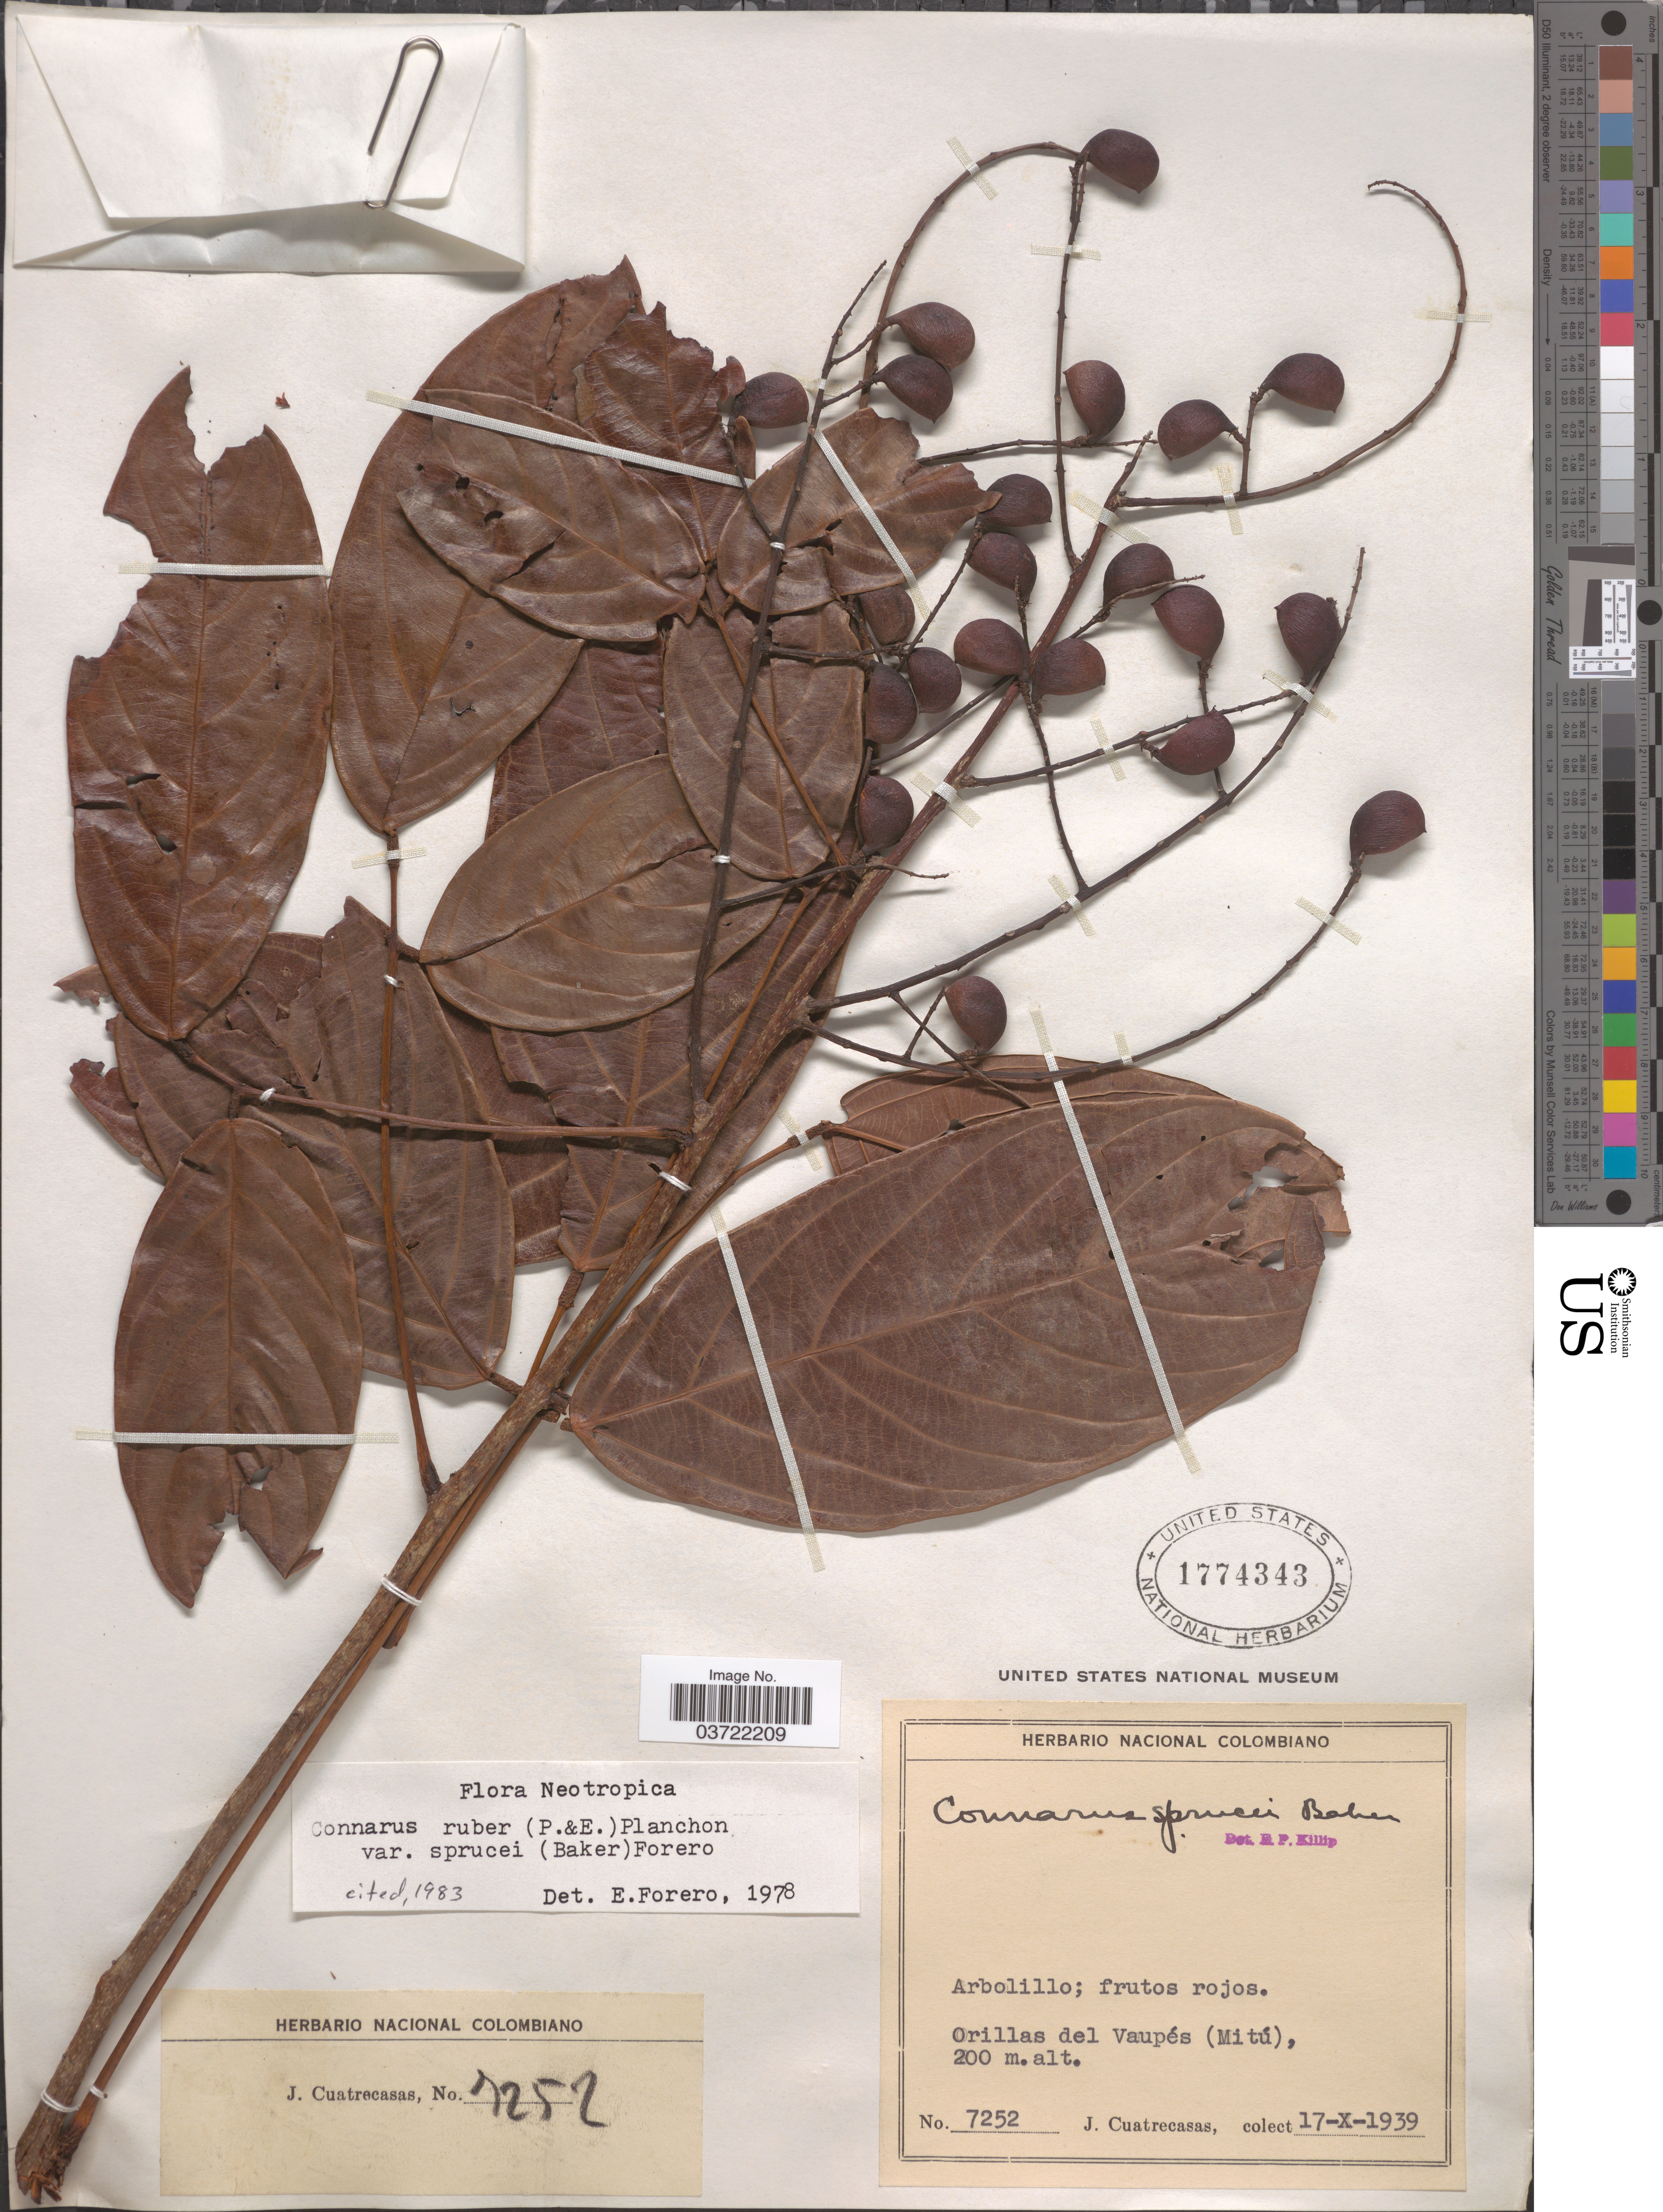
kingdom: Plantae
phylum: Tracheophyta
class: Magnoliopsida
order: Oxalidales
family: Connaraceae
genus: Connarus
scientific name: Connarus ruber var. sprucei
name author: (Baker) Forero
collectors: J. Cuatrecasas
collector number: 7252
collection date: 1939-10-17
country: Colombia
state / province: Vaupés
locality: Orillas del Vaupés (Mitú).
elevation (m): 200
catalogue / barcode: US 1774343